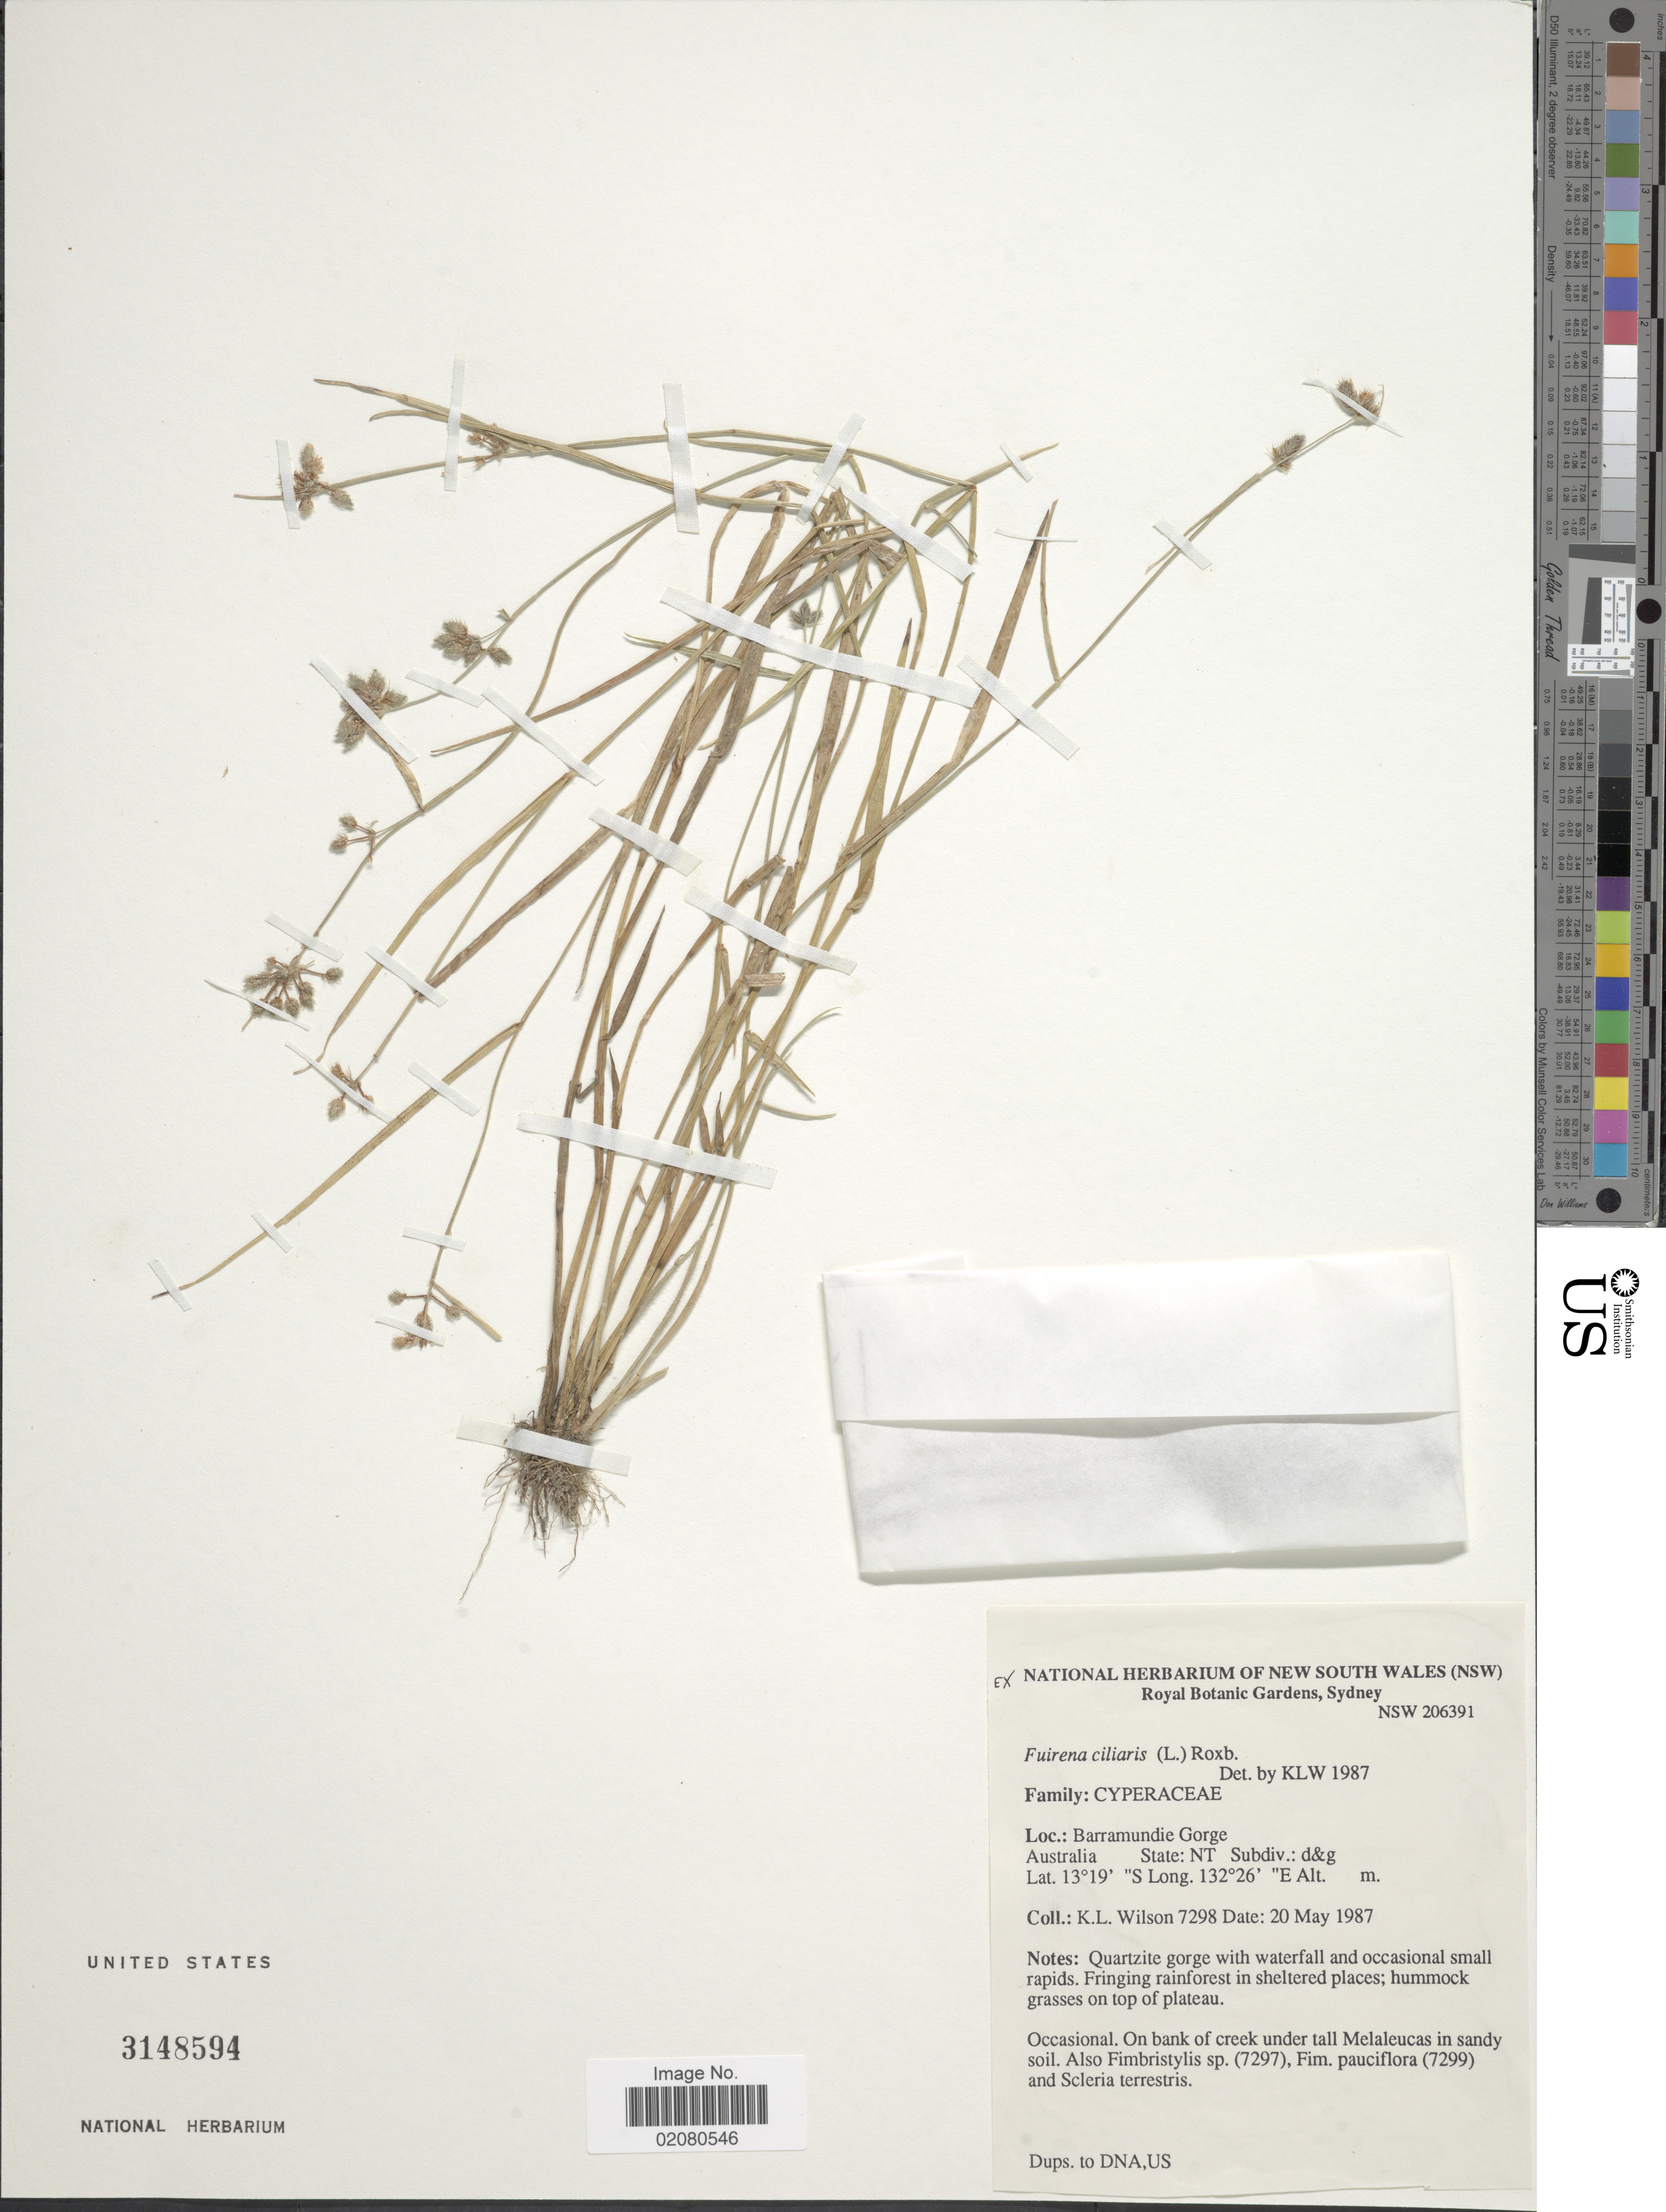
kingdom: Plantae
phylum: Tracheophyta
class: Liliopsida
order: Poales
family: Cyperaceae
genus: Fuirena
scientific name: Fuirena ciliaris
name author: (L.) Roxb.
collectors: K. L. Wilson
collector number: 7298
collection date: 1987-05-20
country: Australia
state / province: Northern Territory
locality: Barramundie Gorge, quartzite gorge with waterfall and occasional small rapids, hummock grasses on top of plateau.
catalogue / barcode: US 3148594